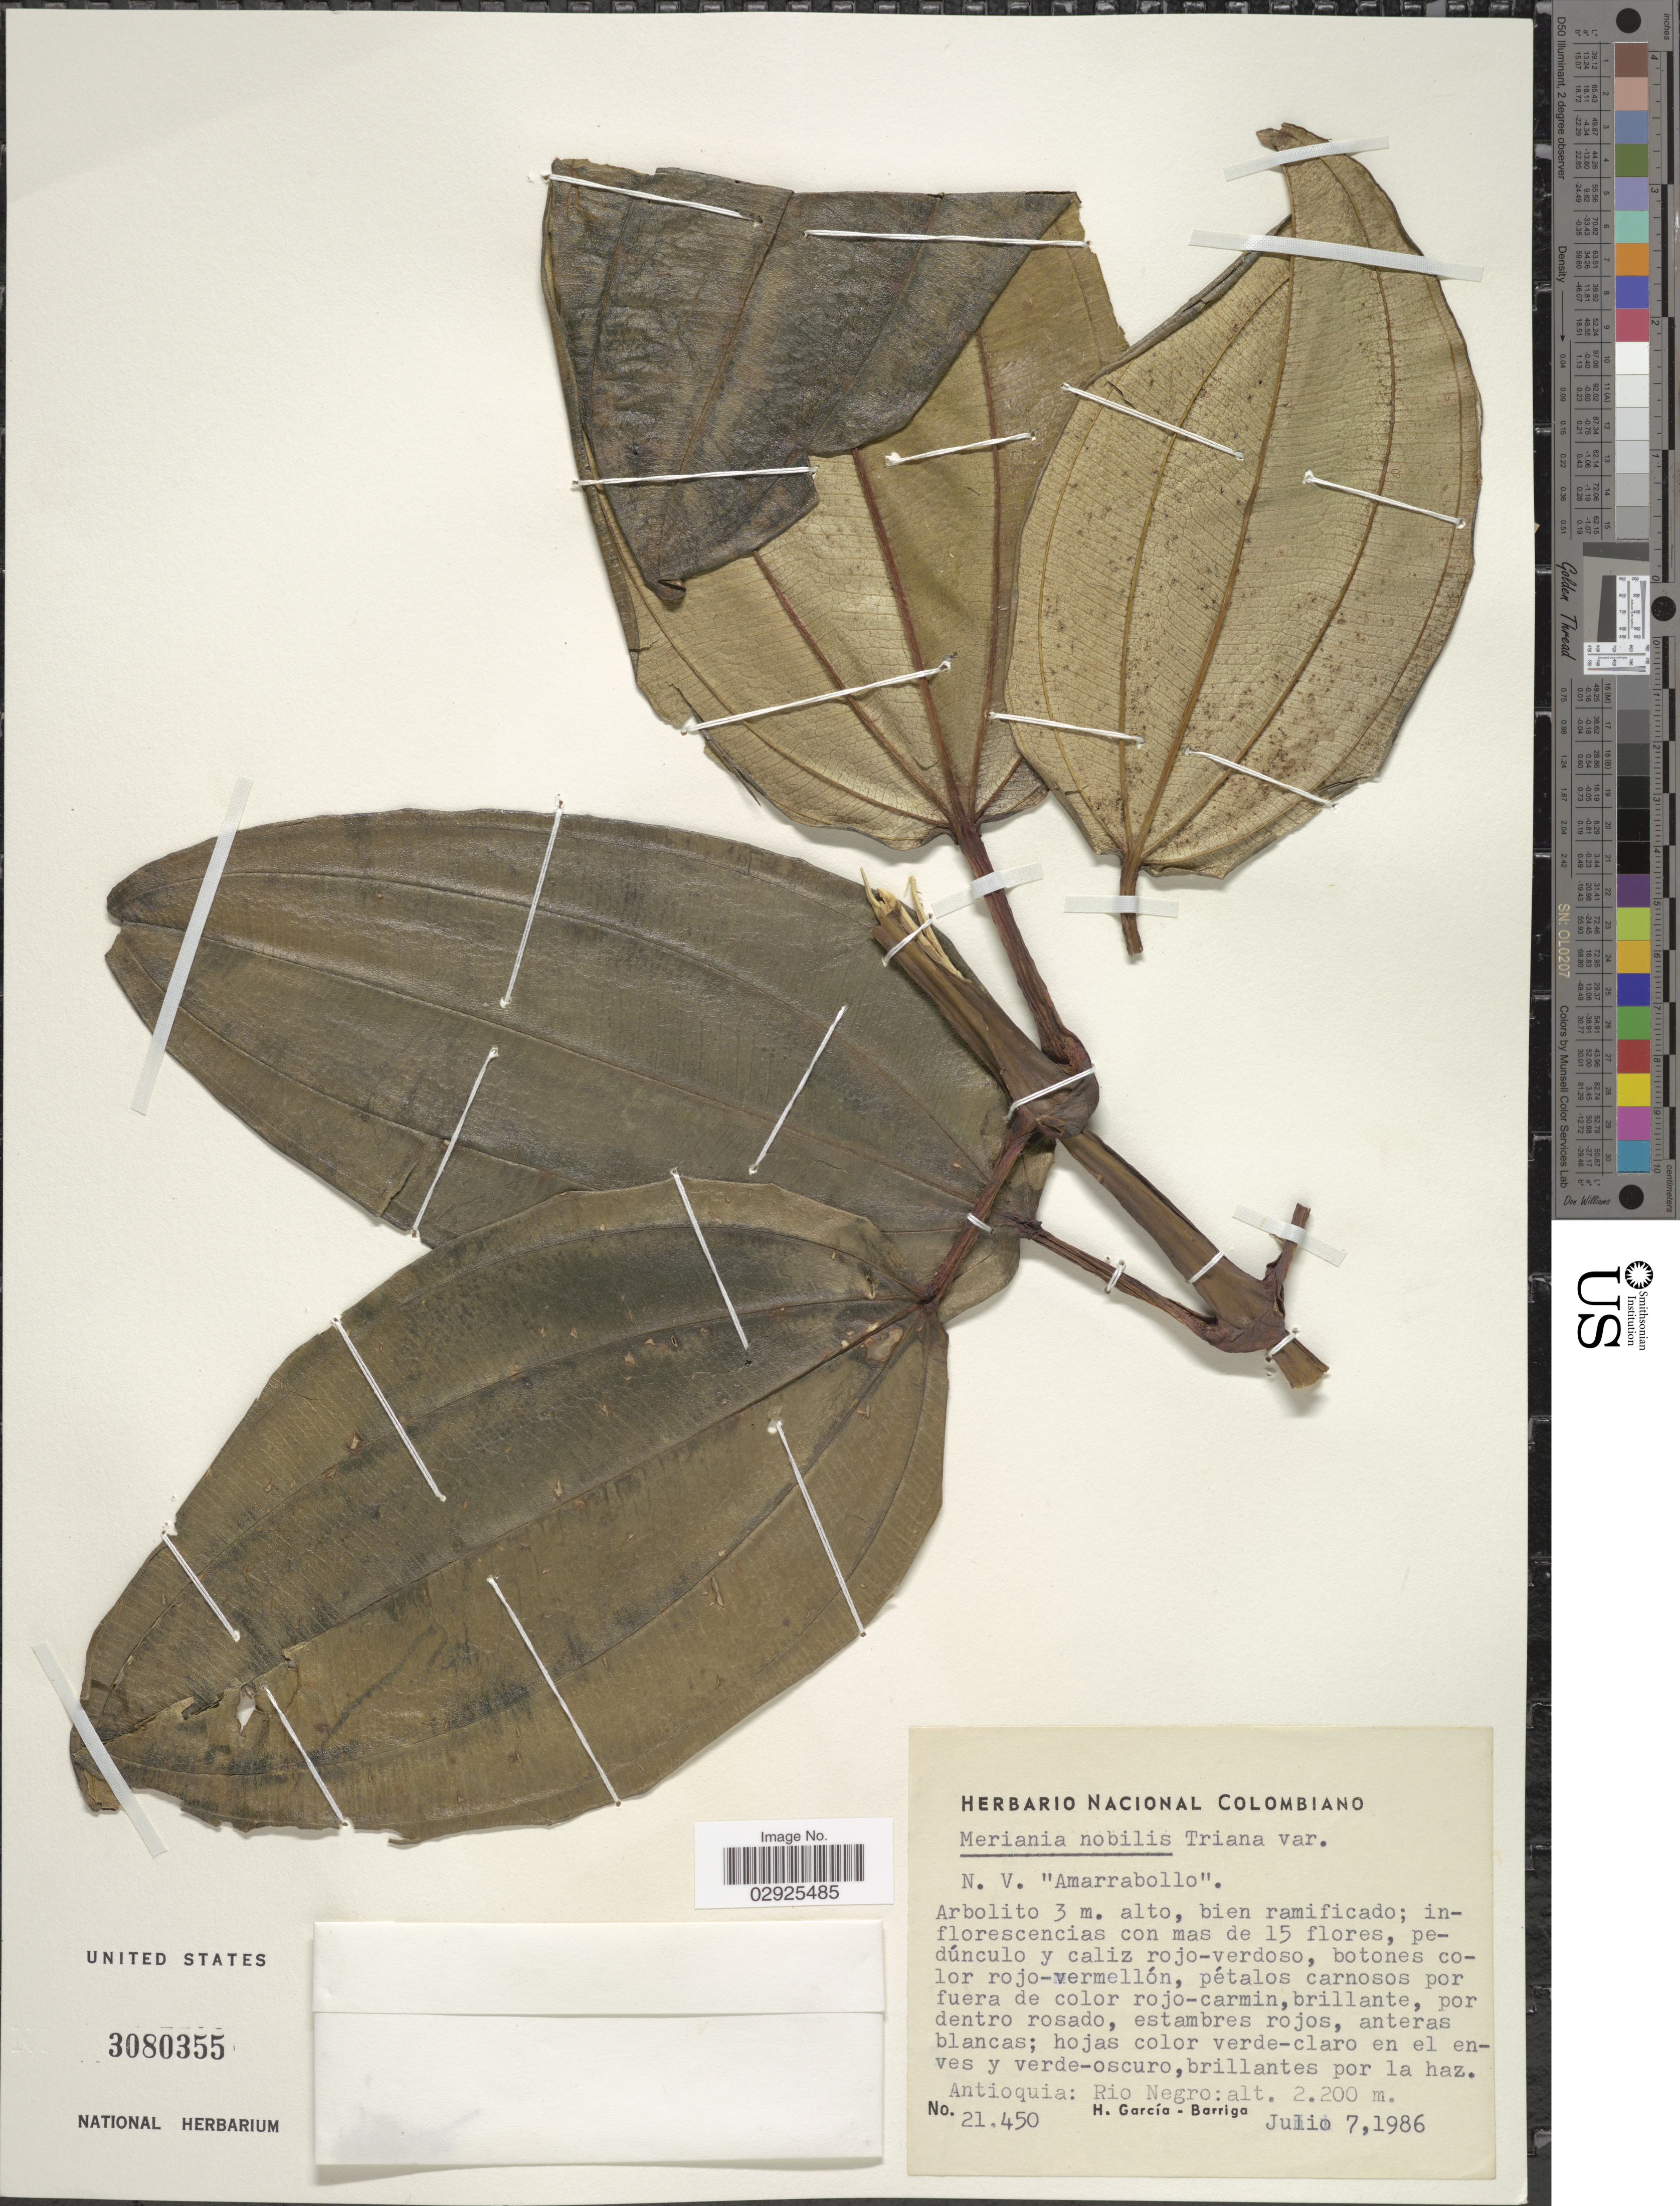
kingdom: Plantae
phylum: Tracheophyta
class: Magnoliopsida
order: Myrtales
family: Melastomataceae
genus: Meriania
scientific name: Meriania nobilis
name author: Triana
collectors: H. García Barriga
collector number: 21450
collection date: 1986-07-07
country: Colombia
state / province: Antioquia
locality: Antioquia: Rio Negro.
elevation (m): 2200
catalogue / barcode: US 3080355